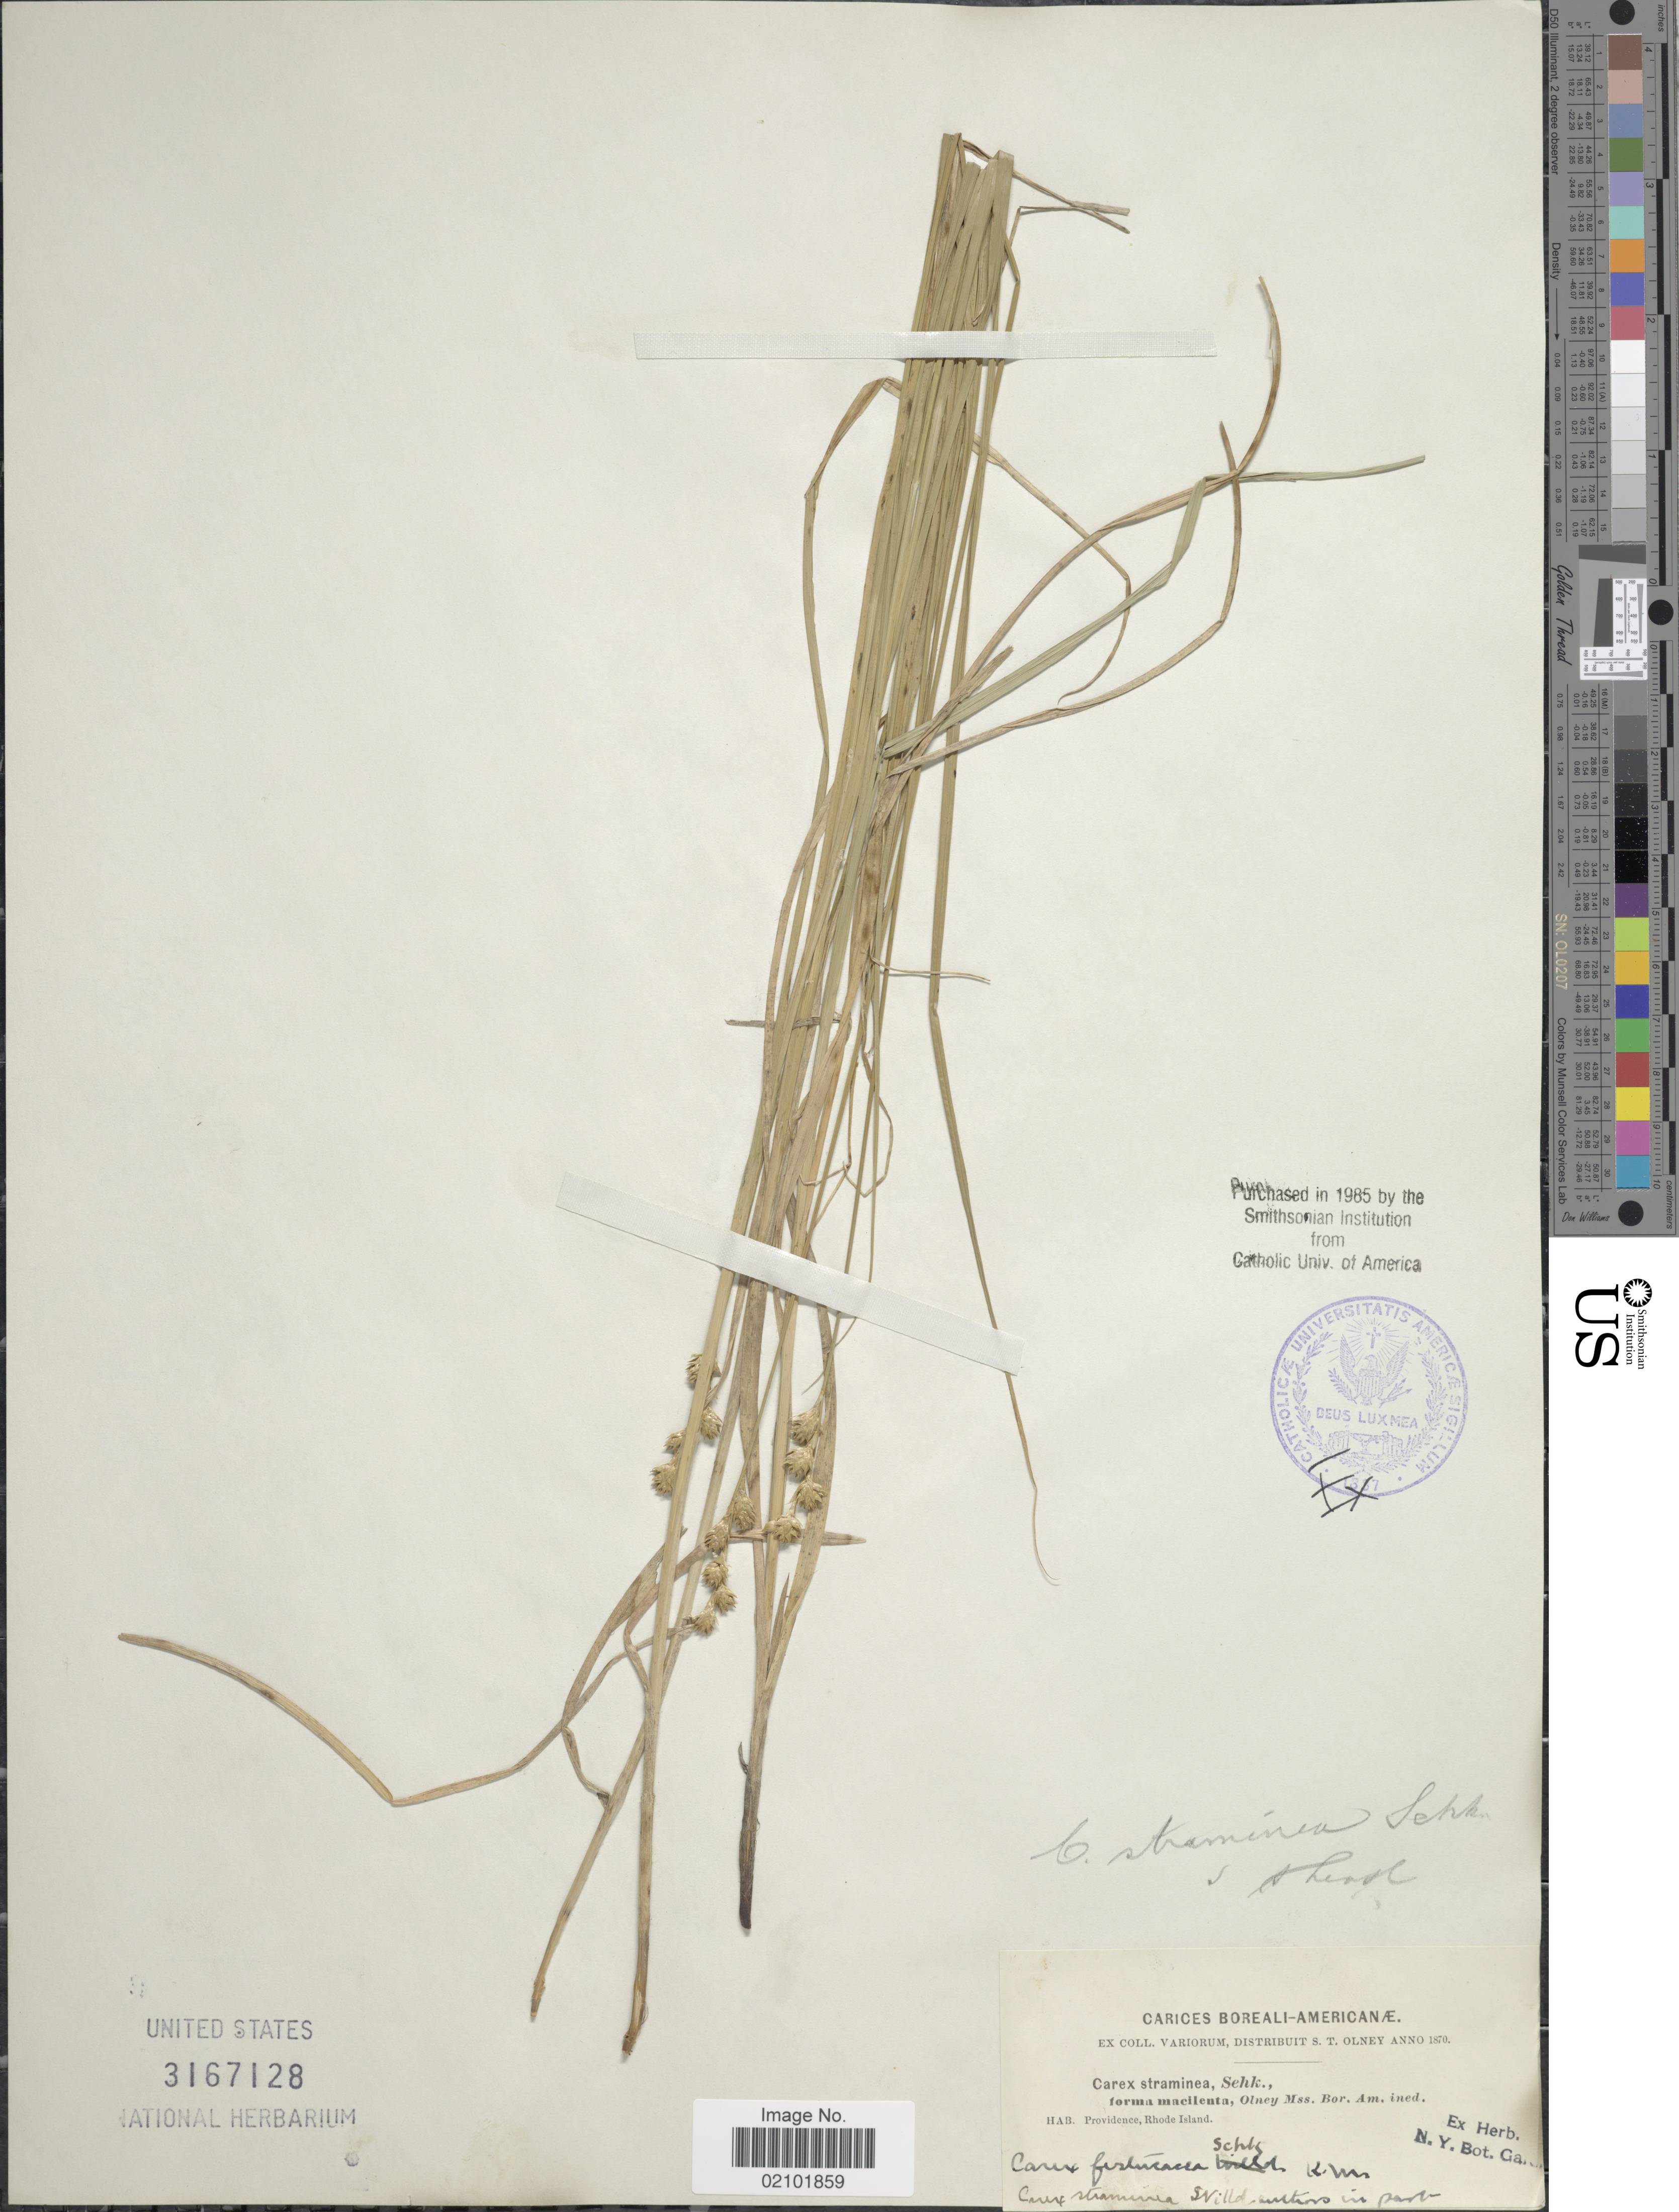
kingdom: Plantae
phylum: Tracheophyta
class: Liliopsida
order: Poales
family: Cyperaceae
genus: Carex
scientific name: Carex albolutescens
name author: Schwein.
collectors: S. Olney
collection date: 1870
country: United States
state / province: Rhode Island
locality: Providence. Boreali-Americanae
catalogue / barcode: US 3167128